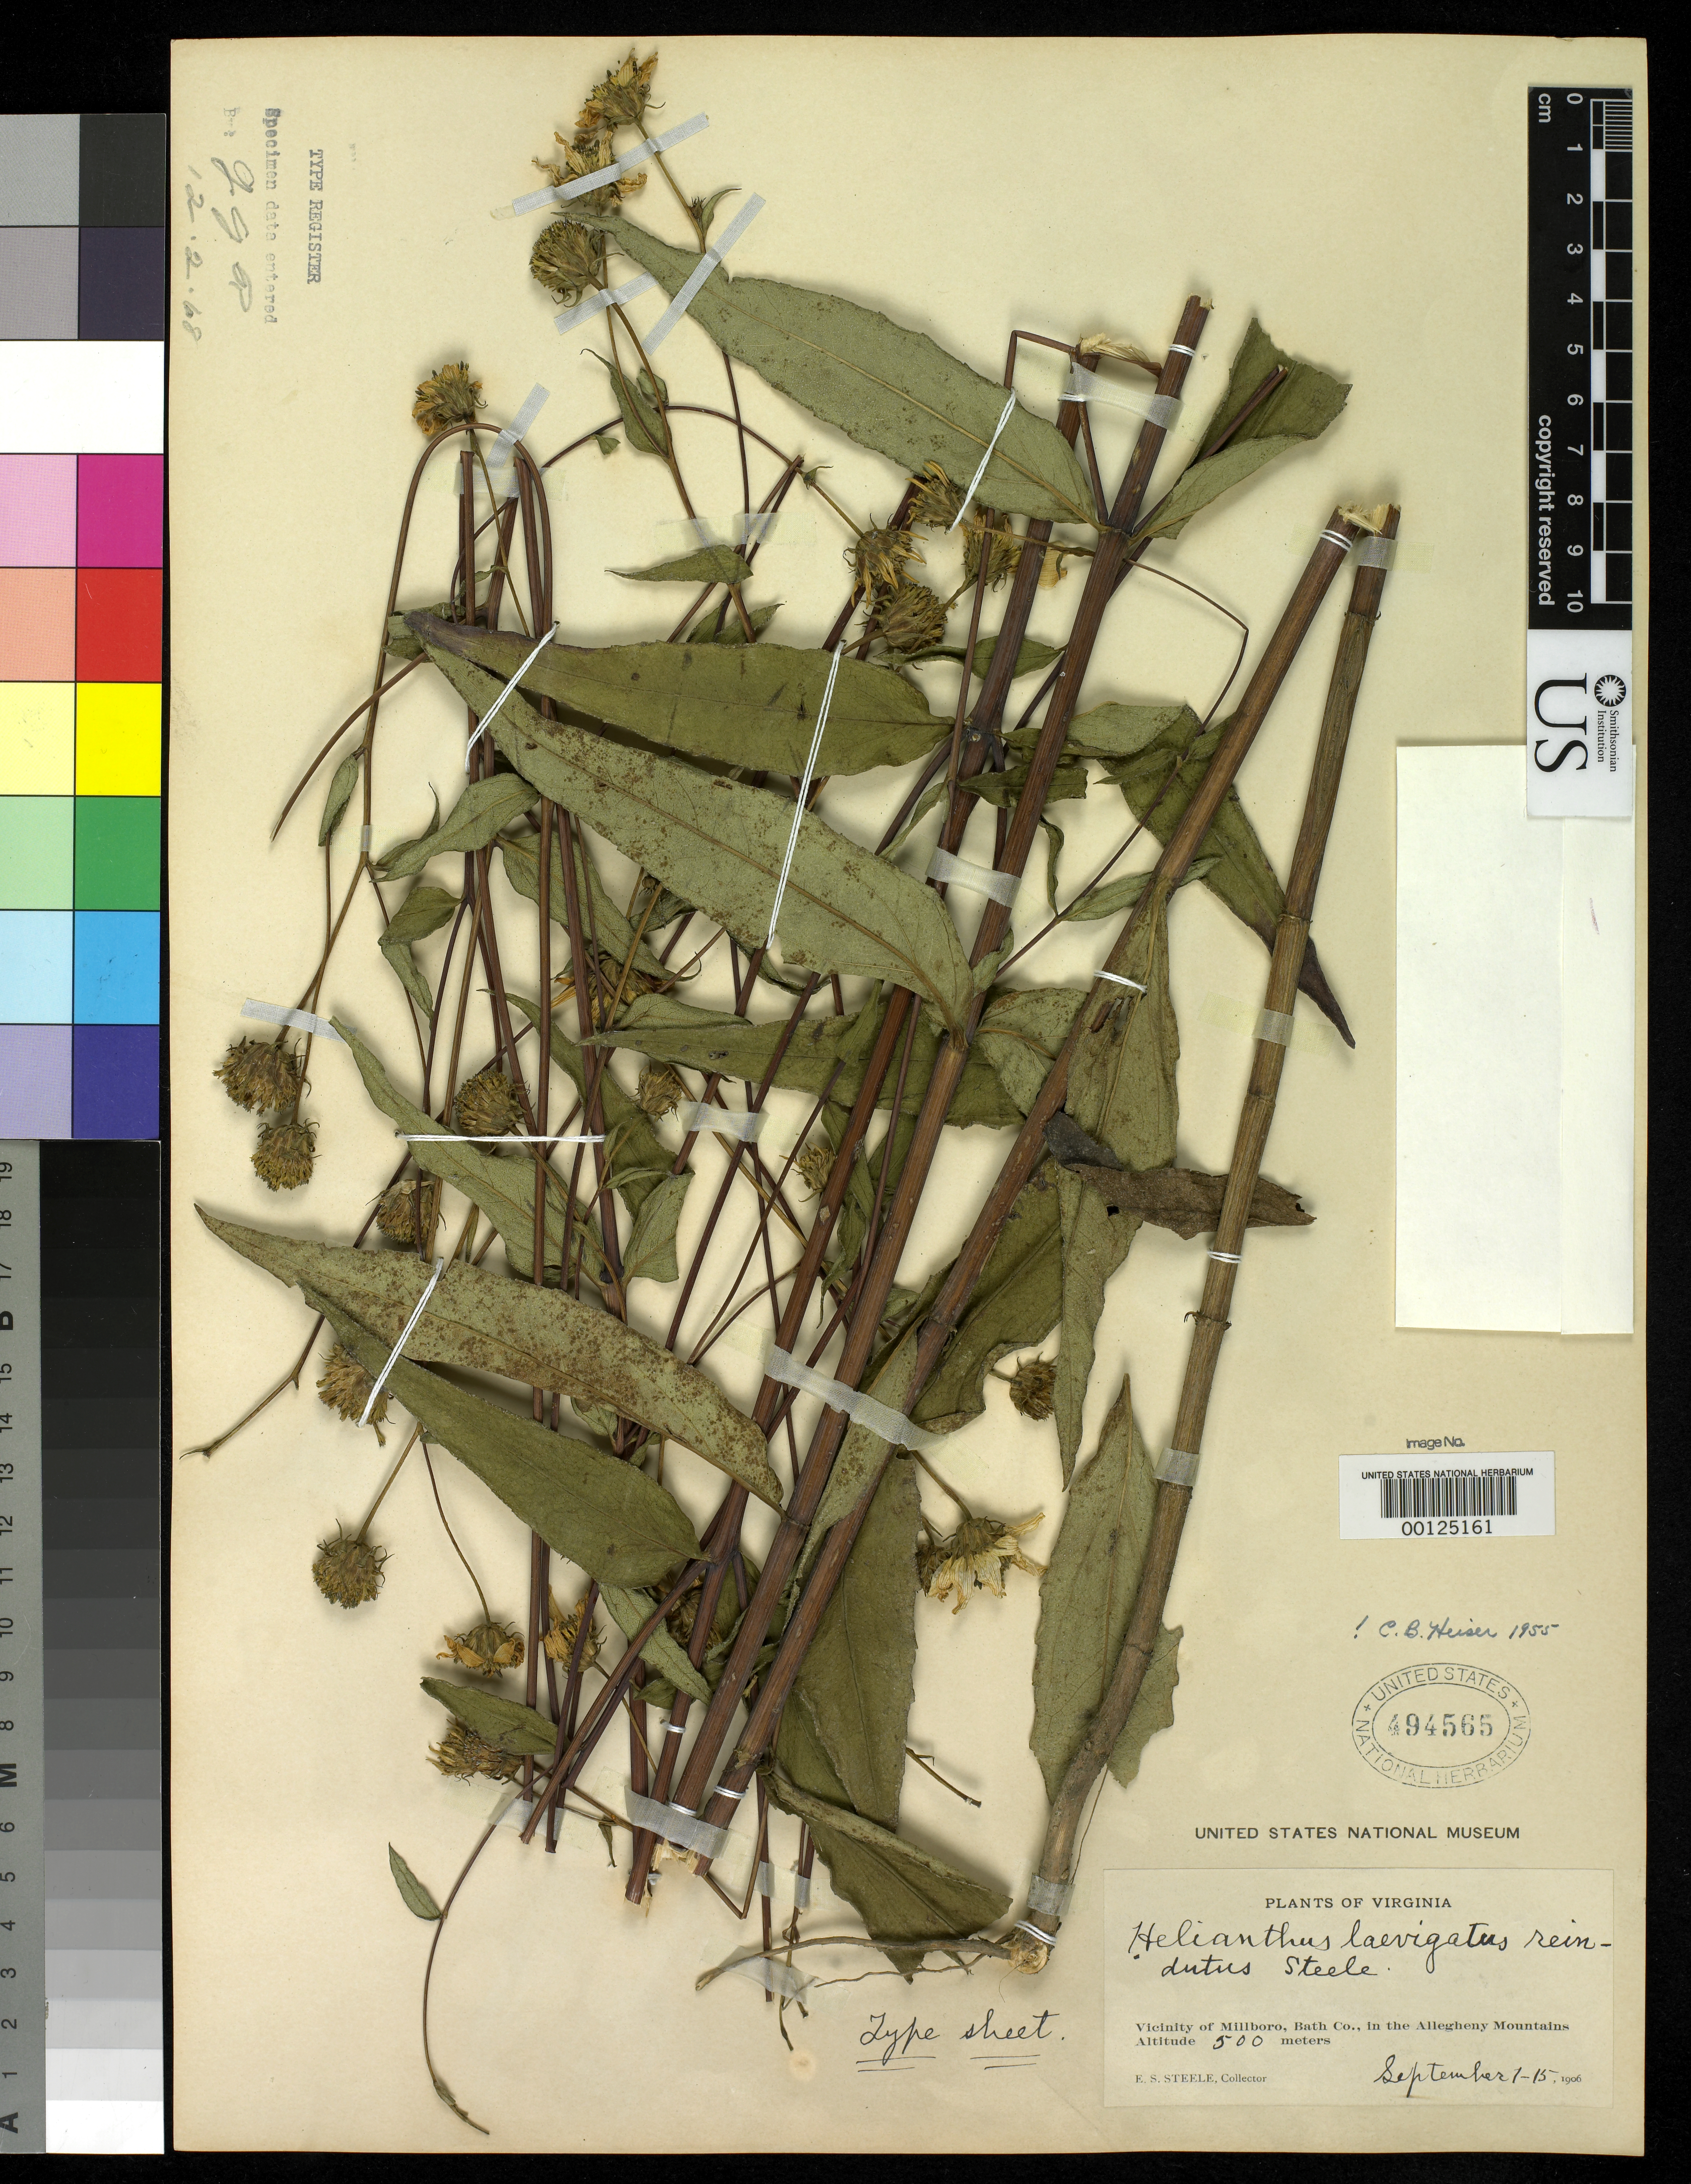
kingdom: Plantae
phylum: Tracheophyta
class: Magnoliopsida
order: Asterales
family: Asteraceae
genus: Helianthus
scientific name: Helianthus laevigatus subsp. reindutus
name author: E.S. Steele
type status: Holotype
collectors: E. Steele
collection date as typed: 01 Sep 1906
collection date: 1906-09-01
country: United States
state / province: Virginia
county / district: Bath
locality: Millboro.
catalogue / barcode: US 494565